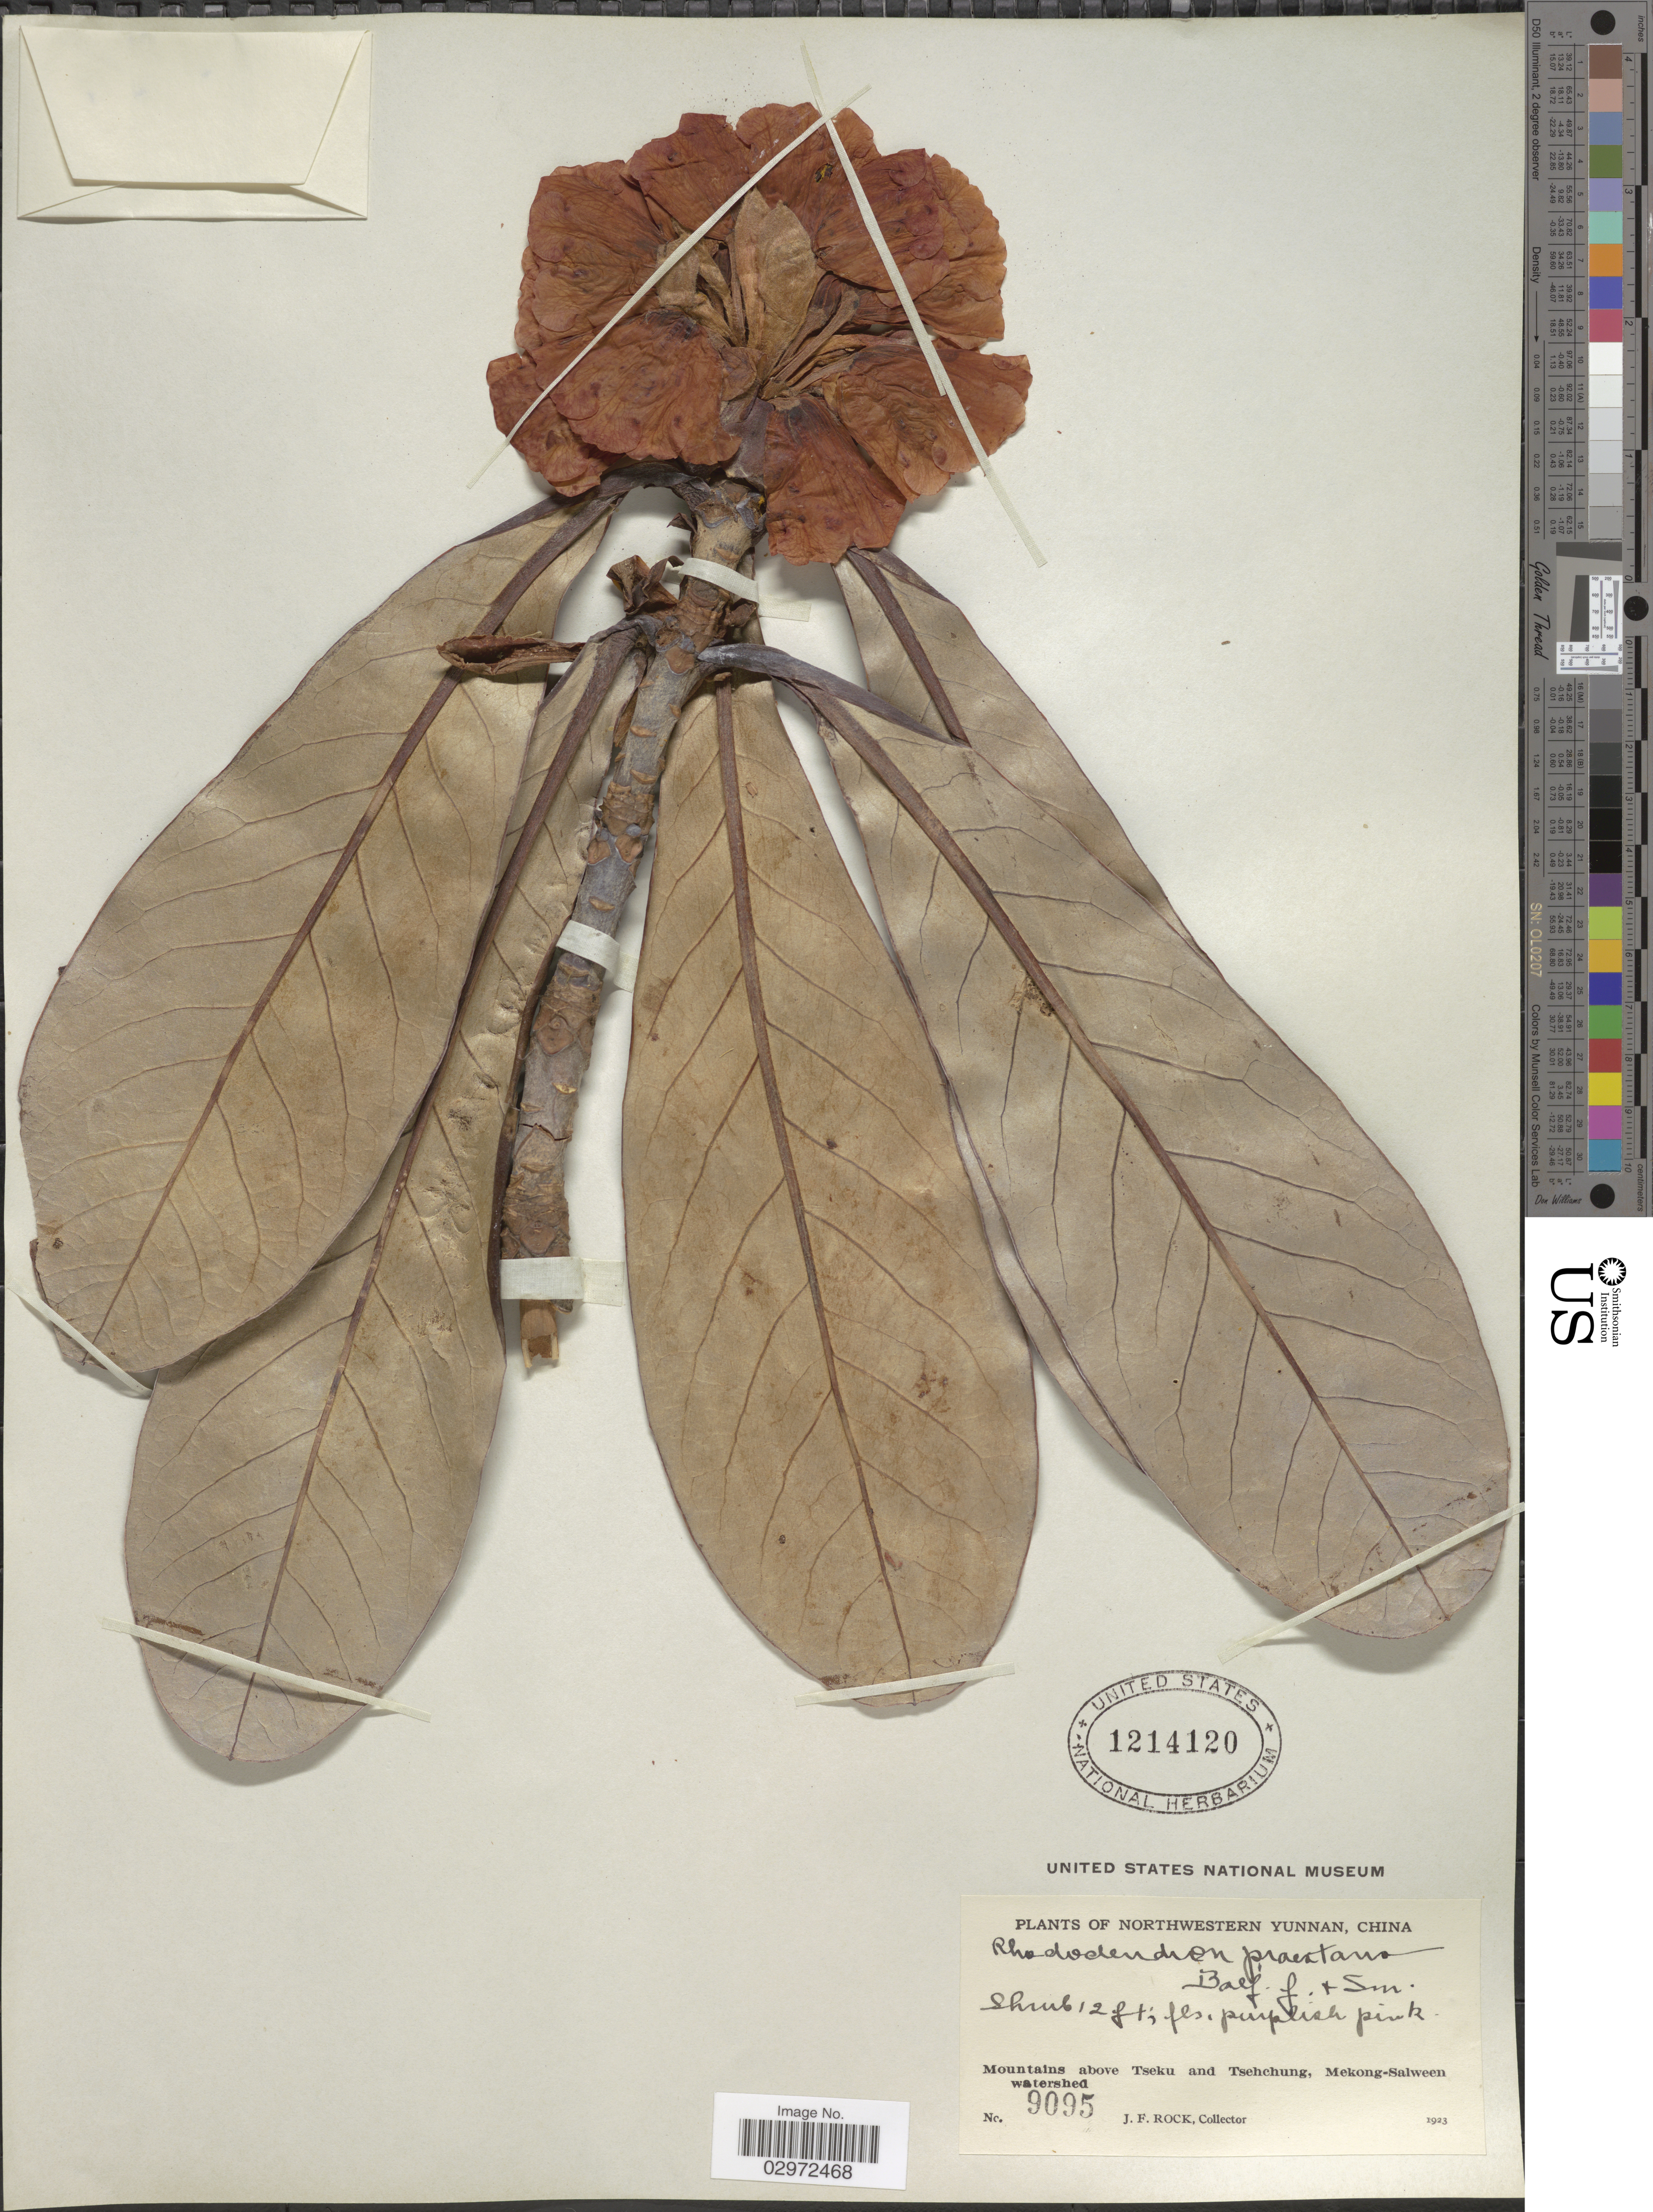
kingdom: Plantae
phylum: Tracheophyta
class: Magnoliopsida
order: Ericales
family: Ericaceae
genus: Rhododendron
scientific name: Rhododendron praestans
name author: Balf. f. & W.W. Sm.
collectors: J. Rock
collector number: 9095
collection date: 1923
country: China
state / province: Yunnan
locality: Northwestern Yunnan, Mountains above Tseku and Tsehchung, Mekong-Salween watershed.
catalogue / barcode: US 1214120